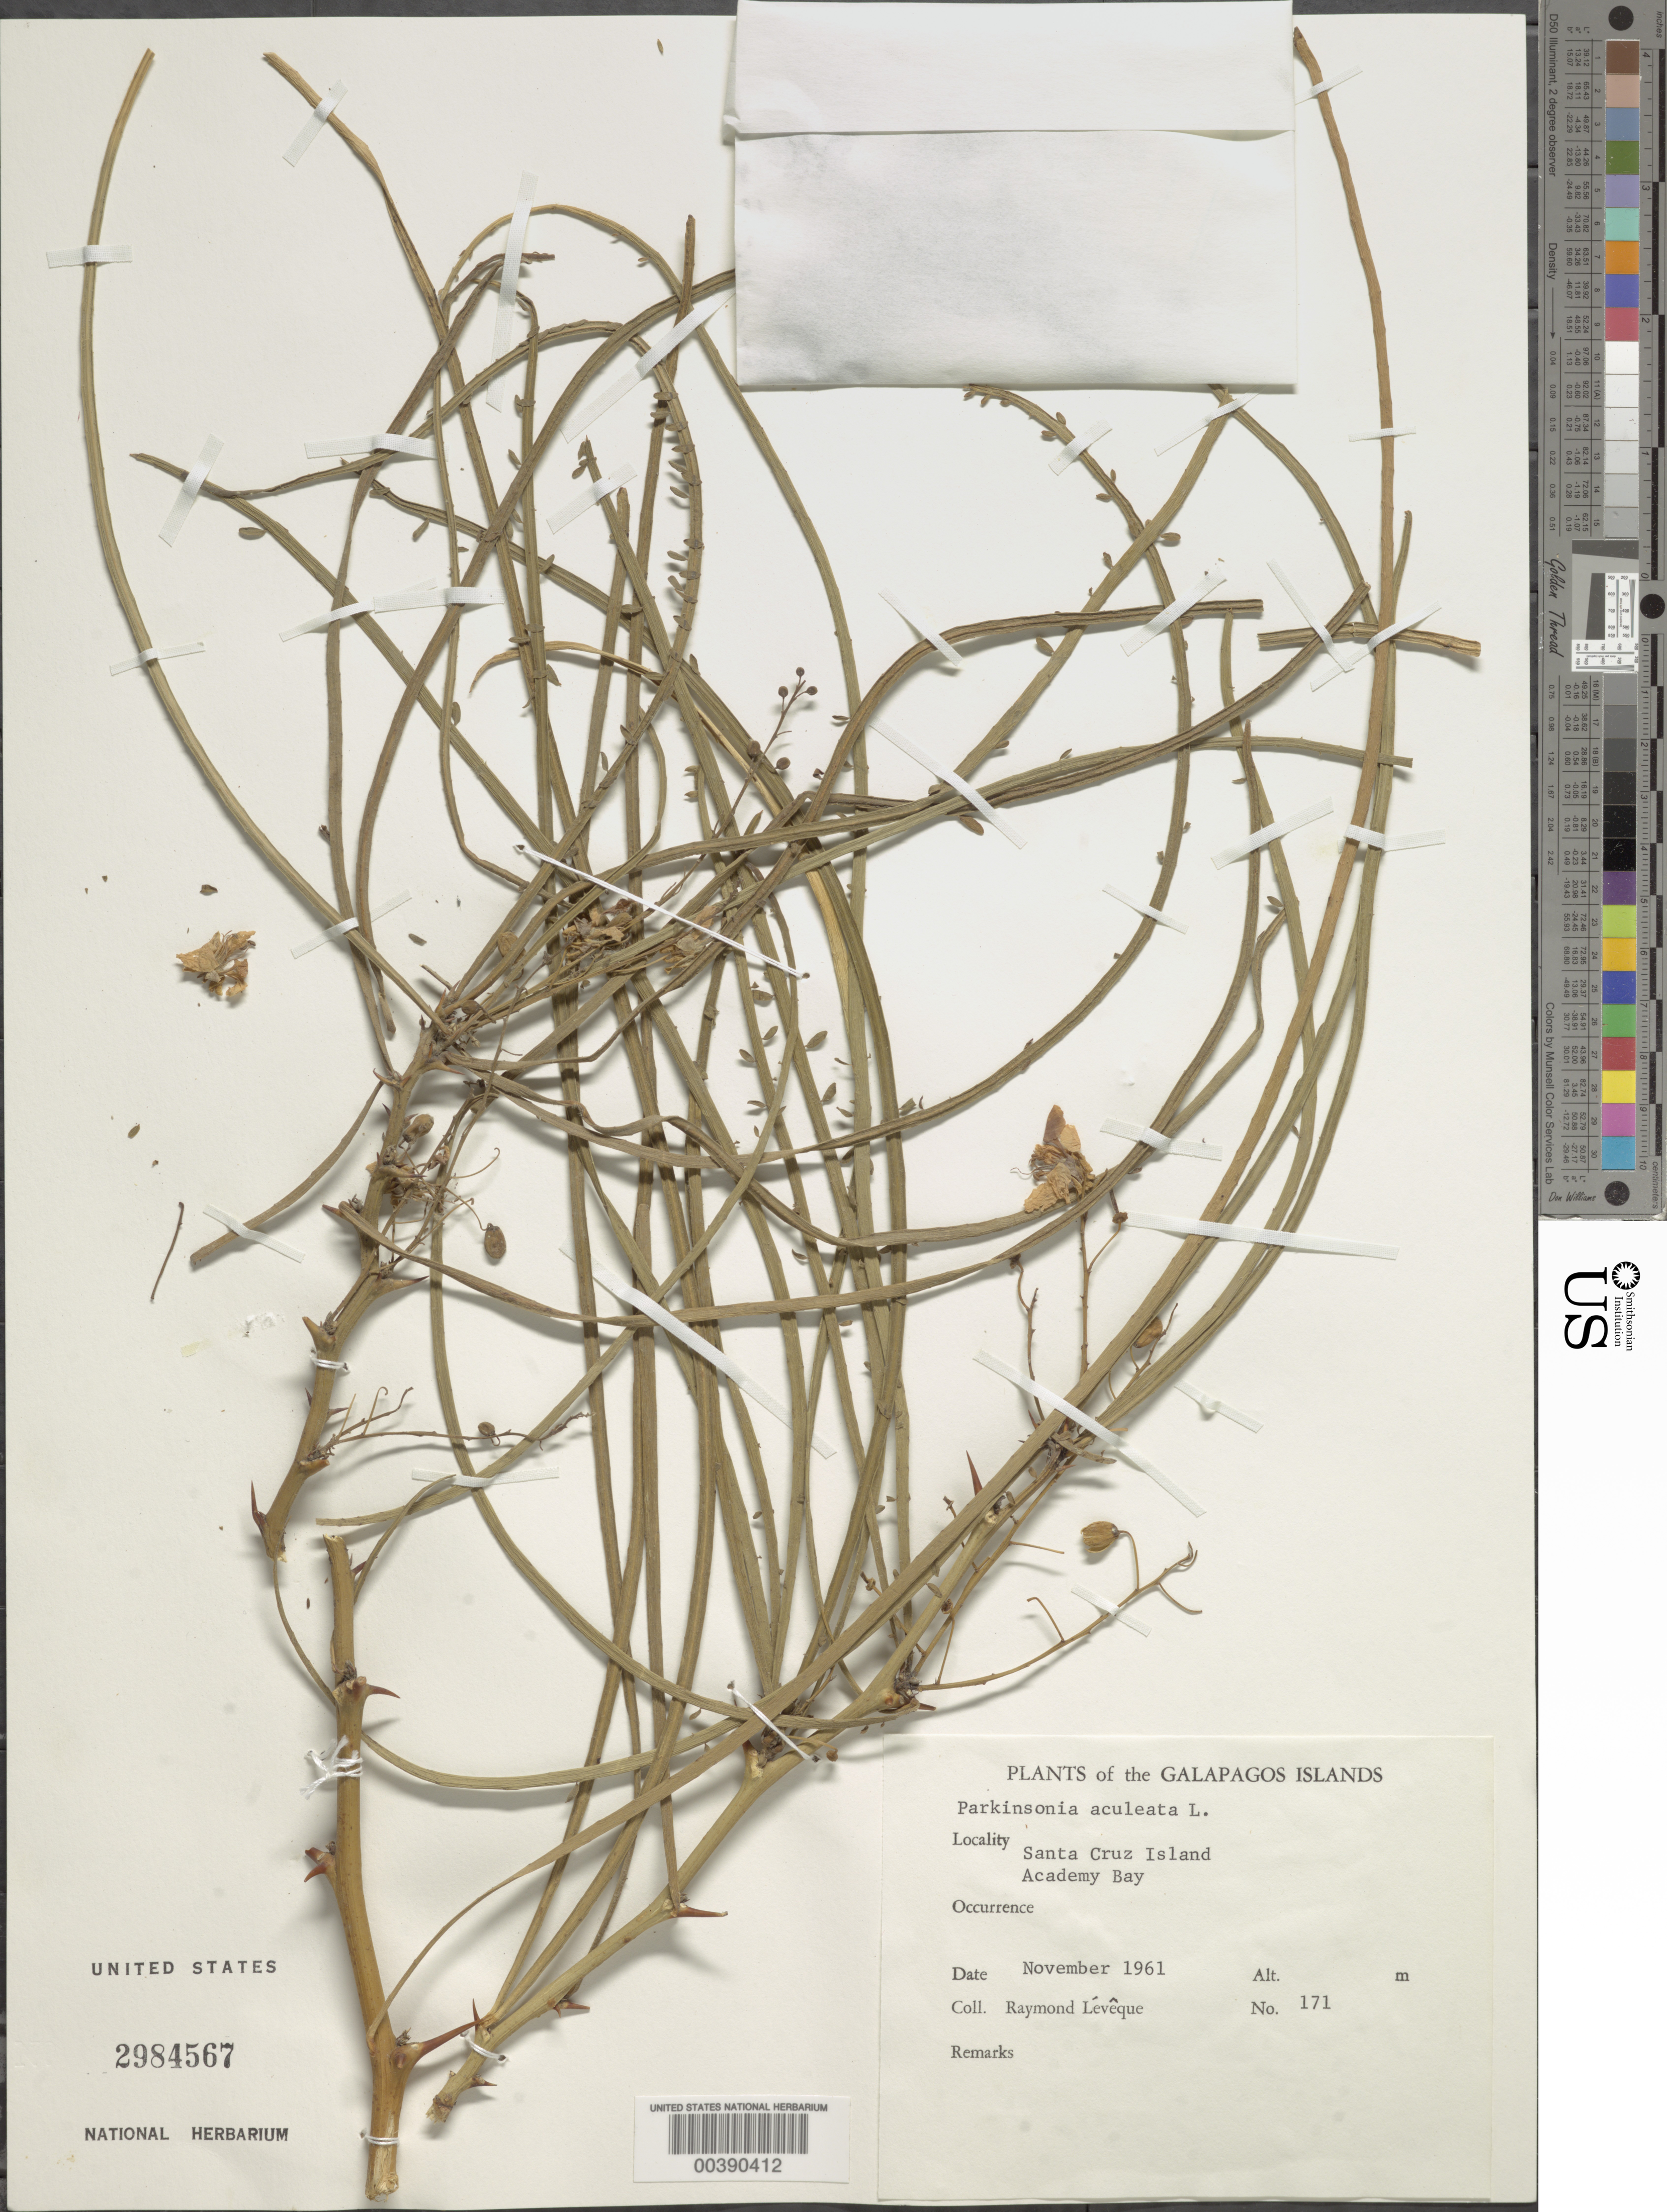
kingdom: Plantae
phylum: Tracheophyta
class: Magnoliopsida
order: Fabales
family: Fabaceae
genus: Parkinsonia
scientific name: Parkinsonia aculeata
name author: L.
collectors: R. Lévêque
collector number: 171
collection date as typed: Nov 1961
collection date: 1961-11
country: Ecuador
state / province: Colón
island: Santa Cruz [Indefatigable, Chaves]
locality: Academy Bay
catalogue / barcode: US 2984567